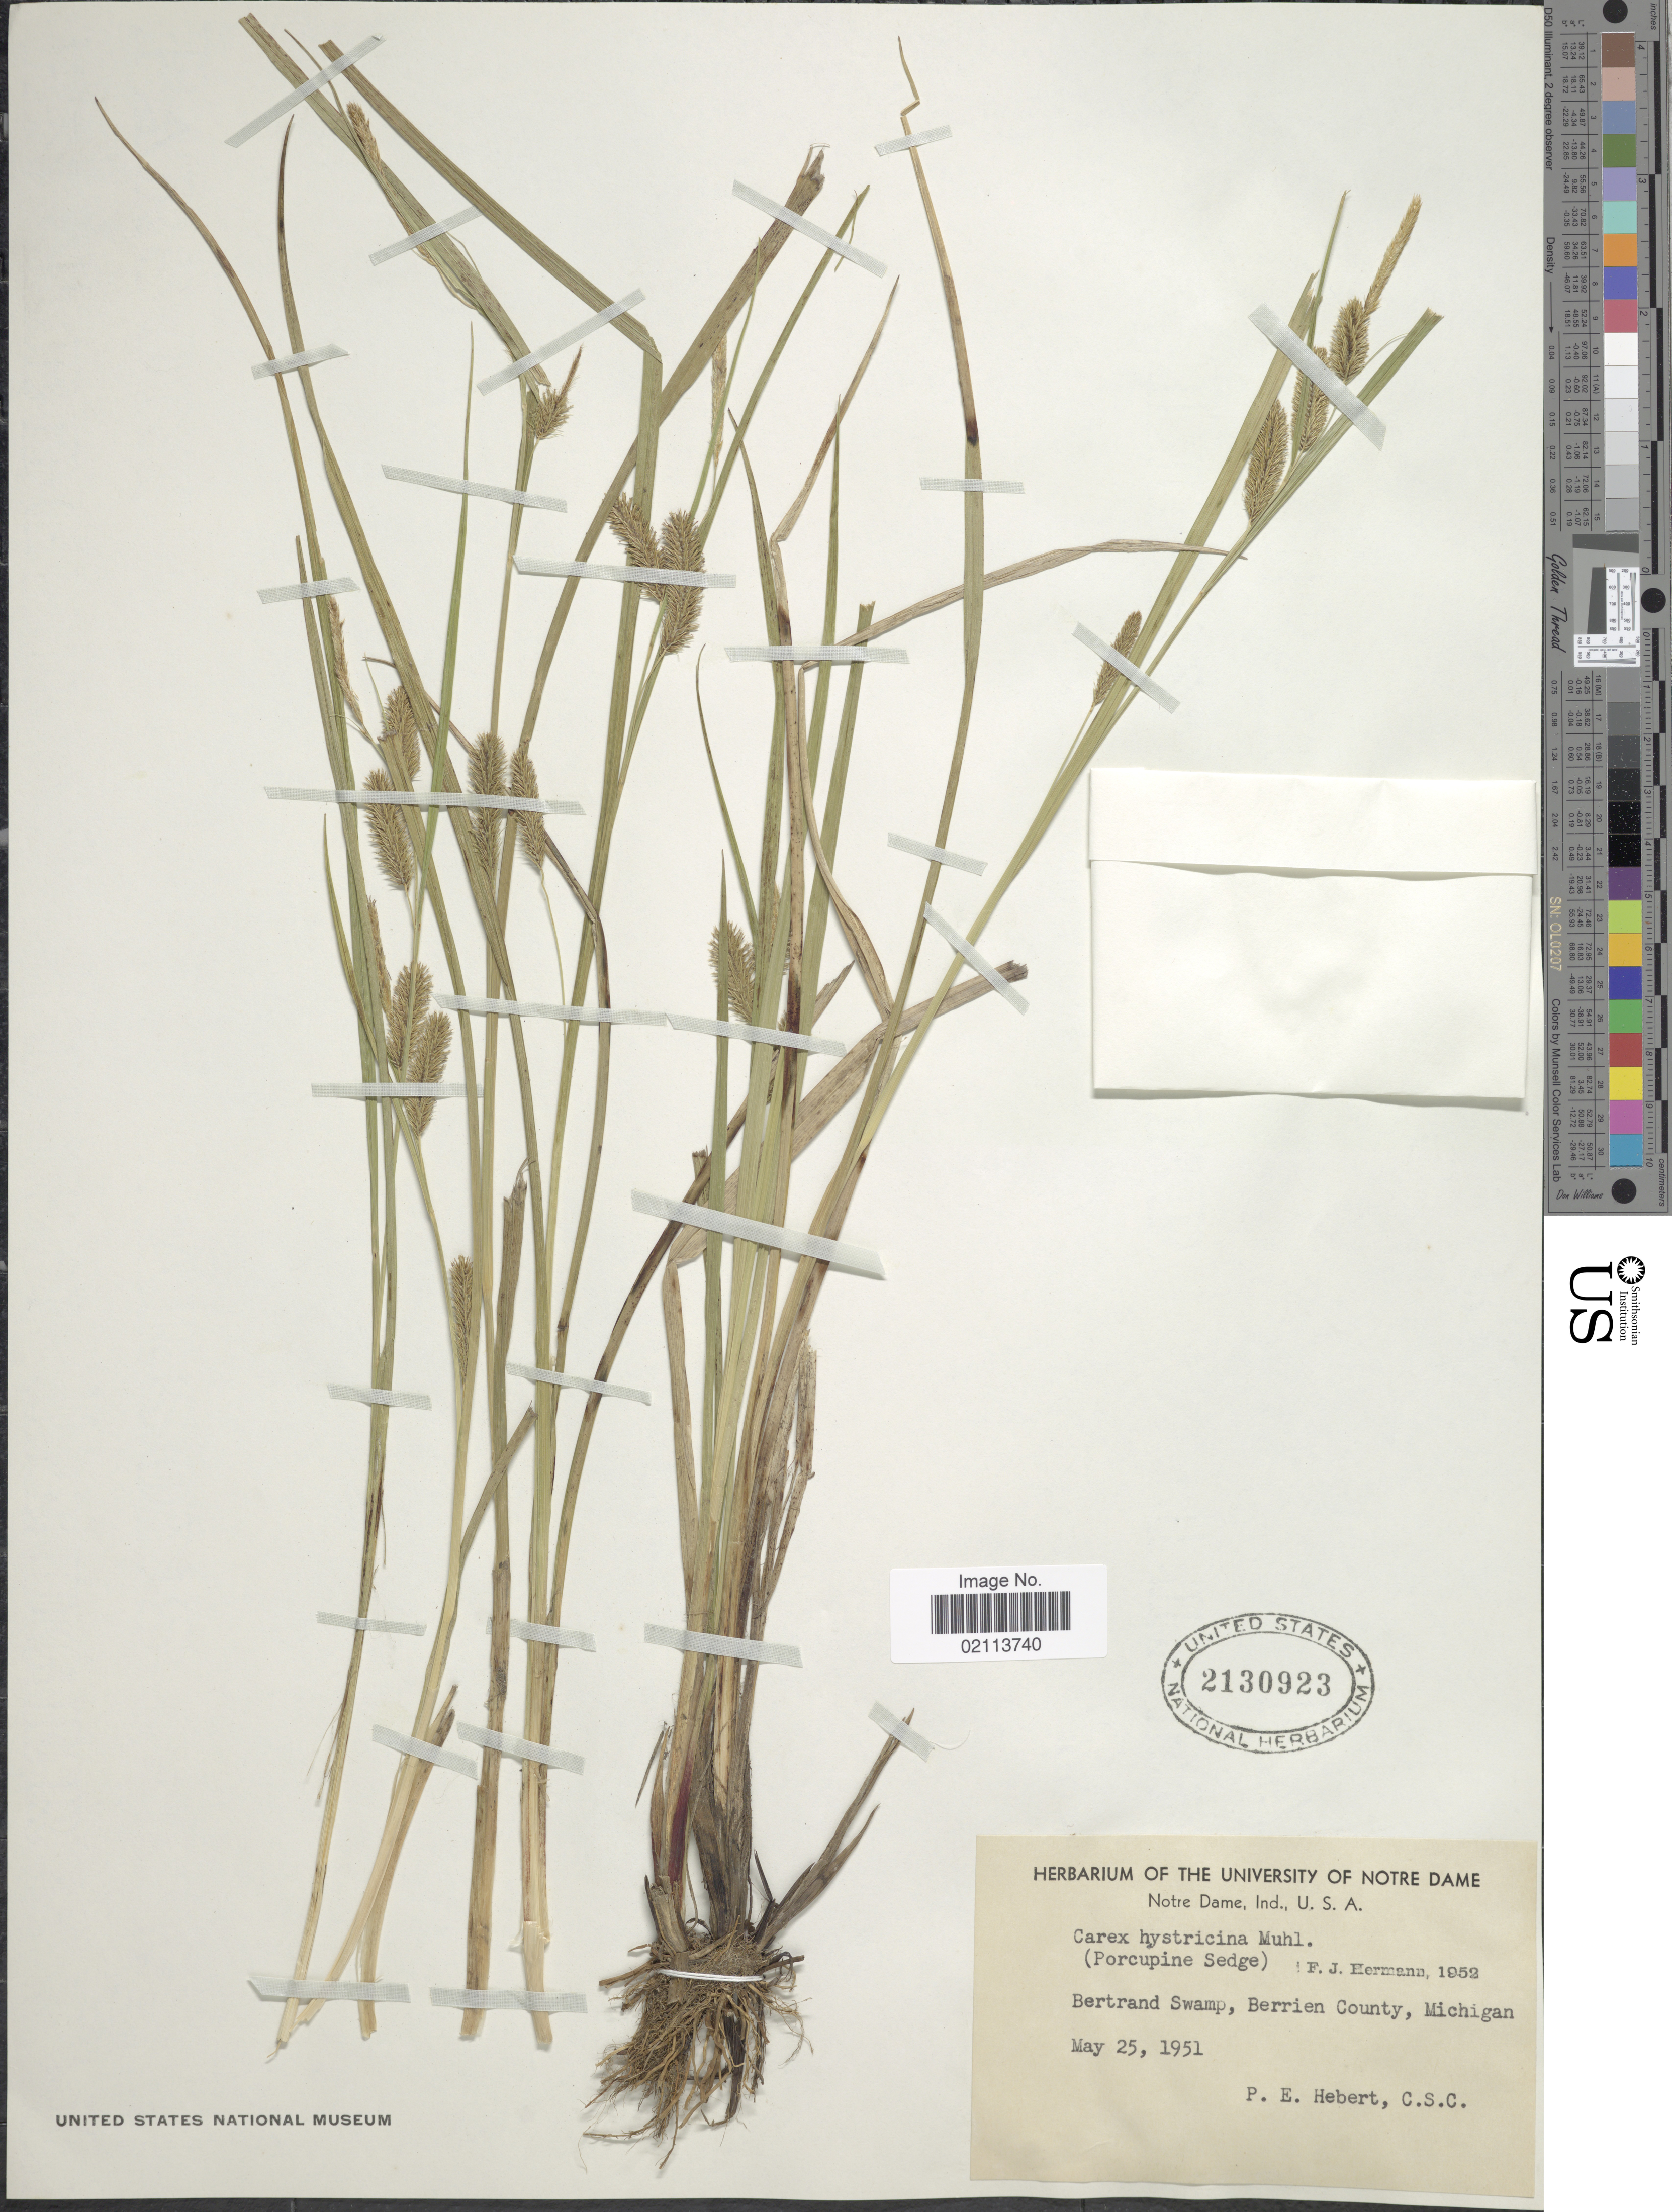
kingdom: Plantae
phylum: Tracheophyta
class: Liliopsida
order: Poales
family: Cyperaceae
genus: Carex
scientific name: Carex hystericina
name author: Muhl. ex Willd.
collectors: P. Hebert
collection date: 1951-05-25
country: United States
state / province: Michigan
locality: Bertrand Swamp, Berrien County, Michigan, Notre Dame, Ind.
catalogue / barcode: US 2130923